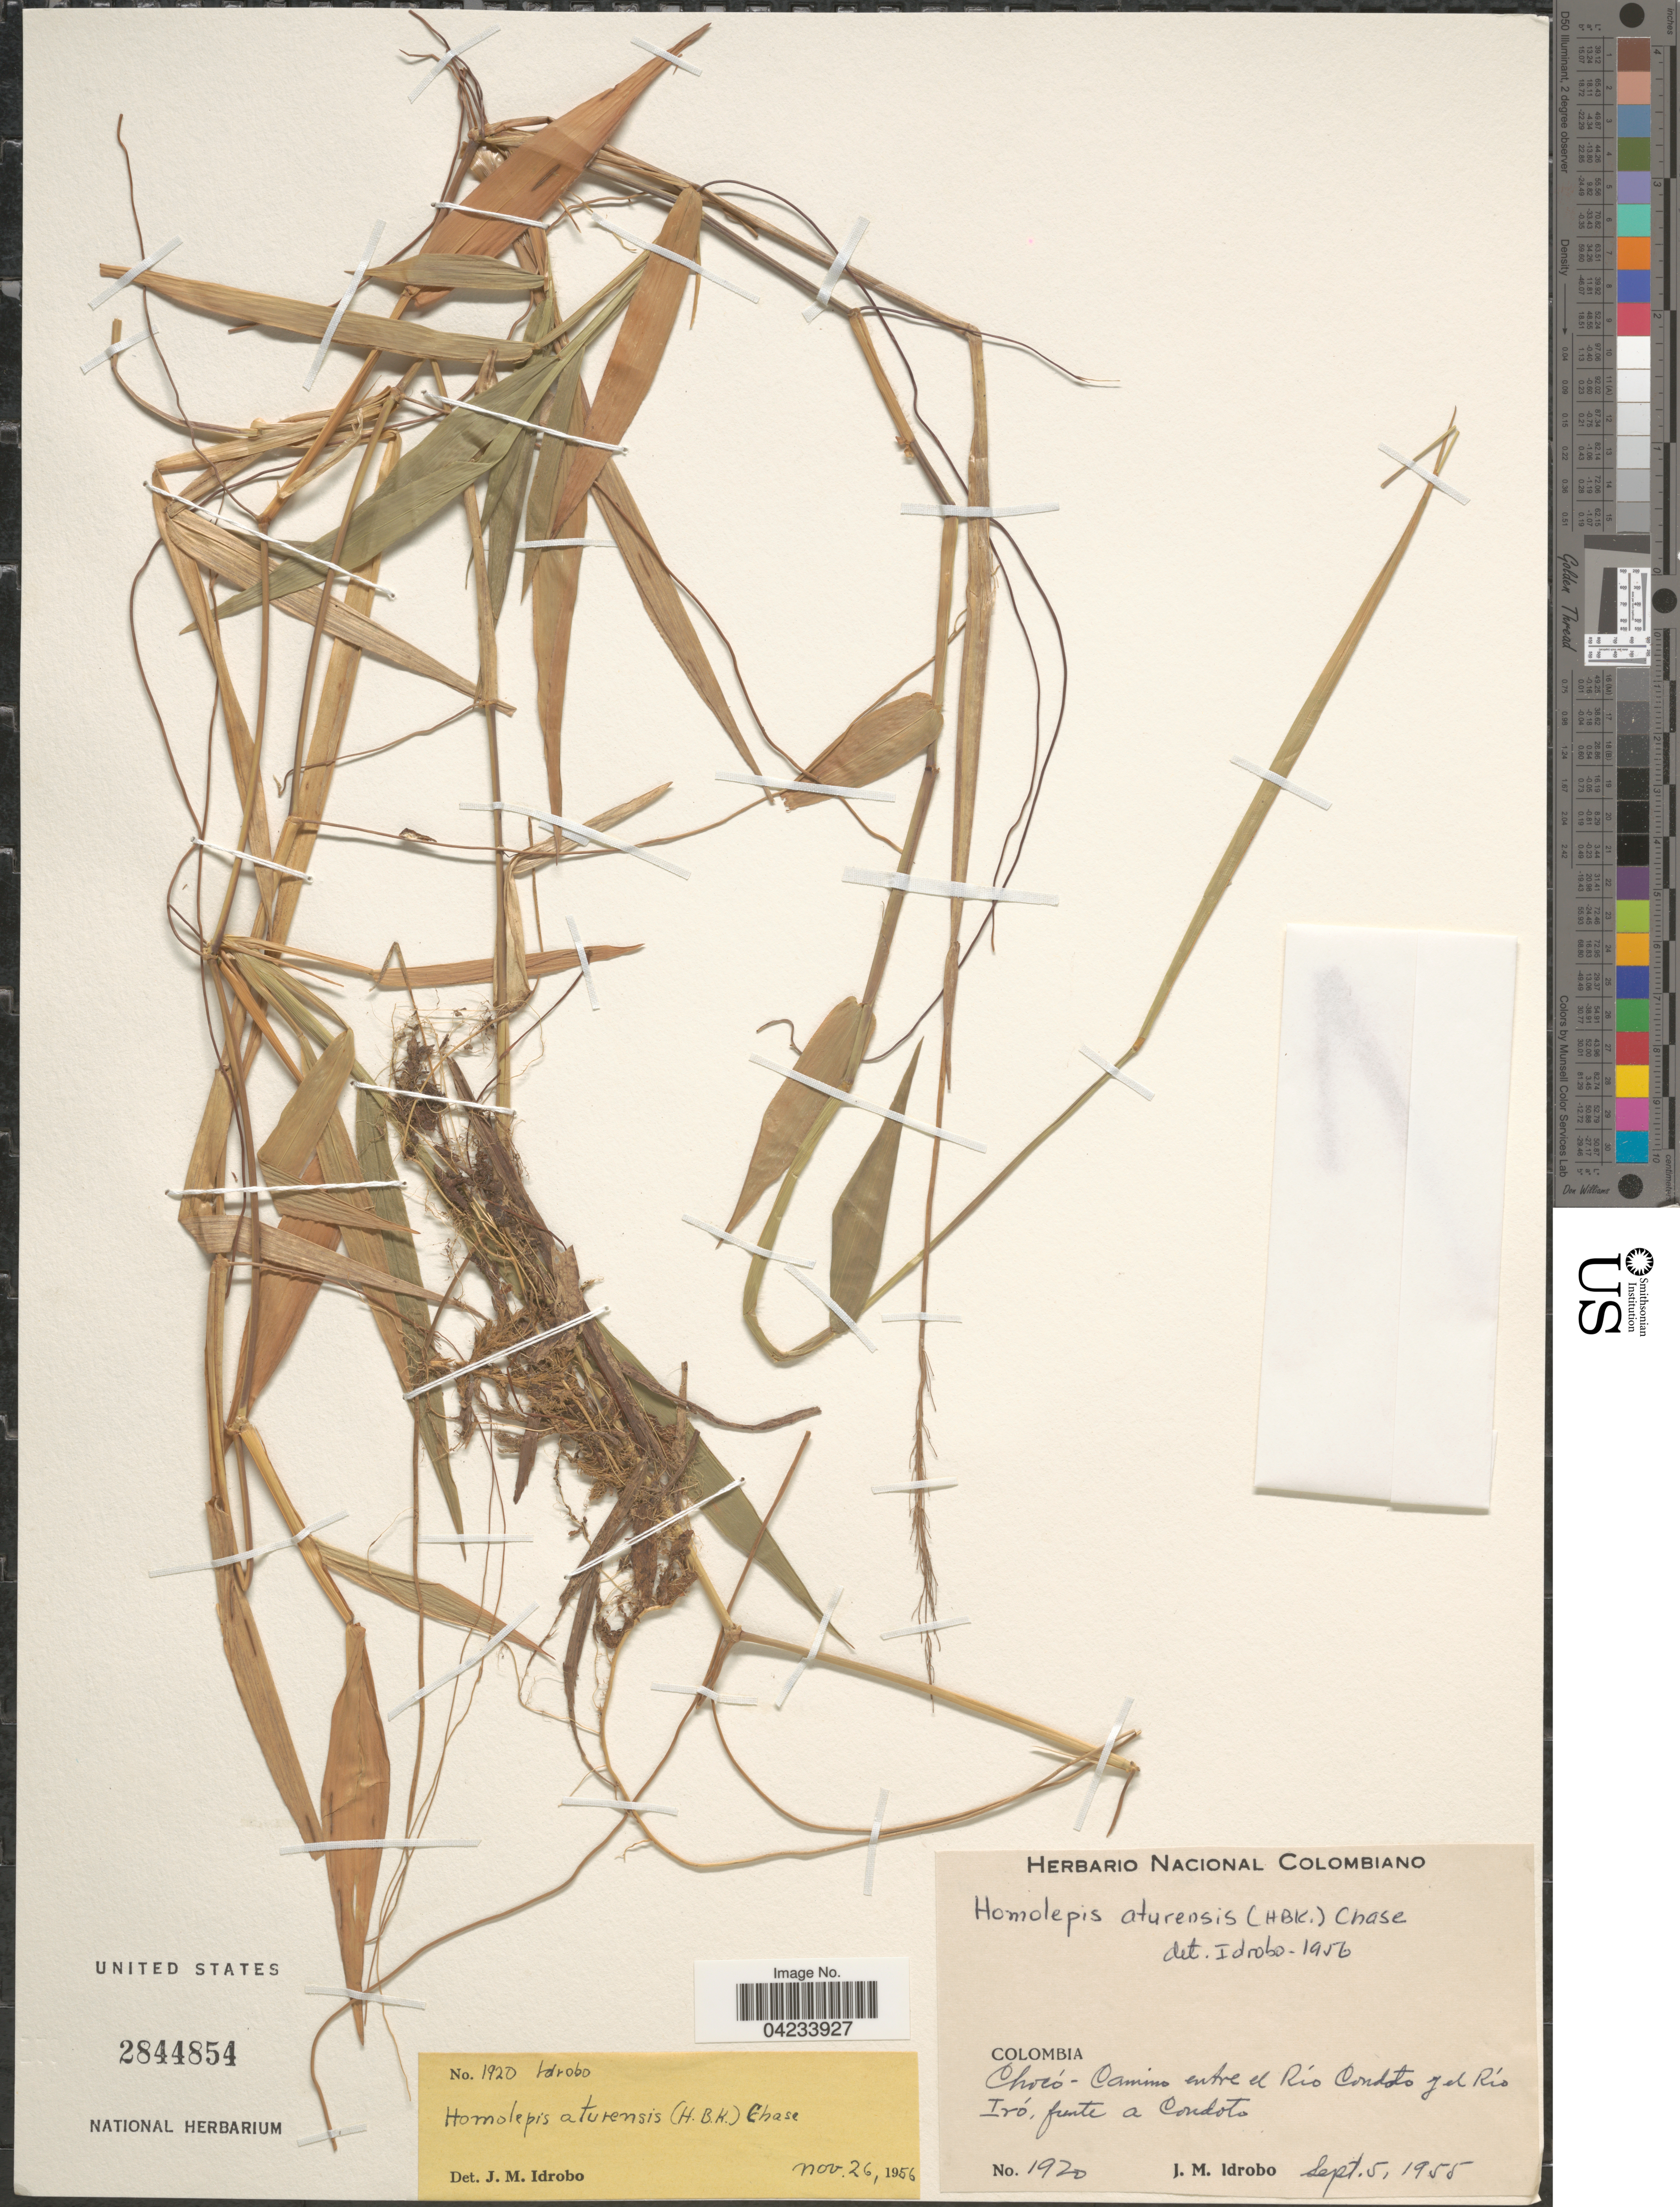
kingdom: Plantae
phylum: Tracheophyta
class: Liliopsida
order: Poales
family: Poaceae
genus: Homolepis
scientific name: Homolepis aturensis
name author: (Kunth) Chase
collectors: J. M. Idrobo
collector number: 1920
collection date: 1955-09-05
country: Colombia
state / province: Chocó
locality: Chocó - Camino entre el Río Condoto y el Río Iró, frente a Condoto.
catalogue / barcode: US 2844854